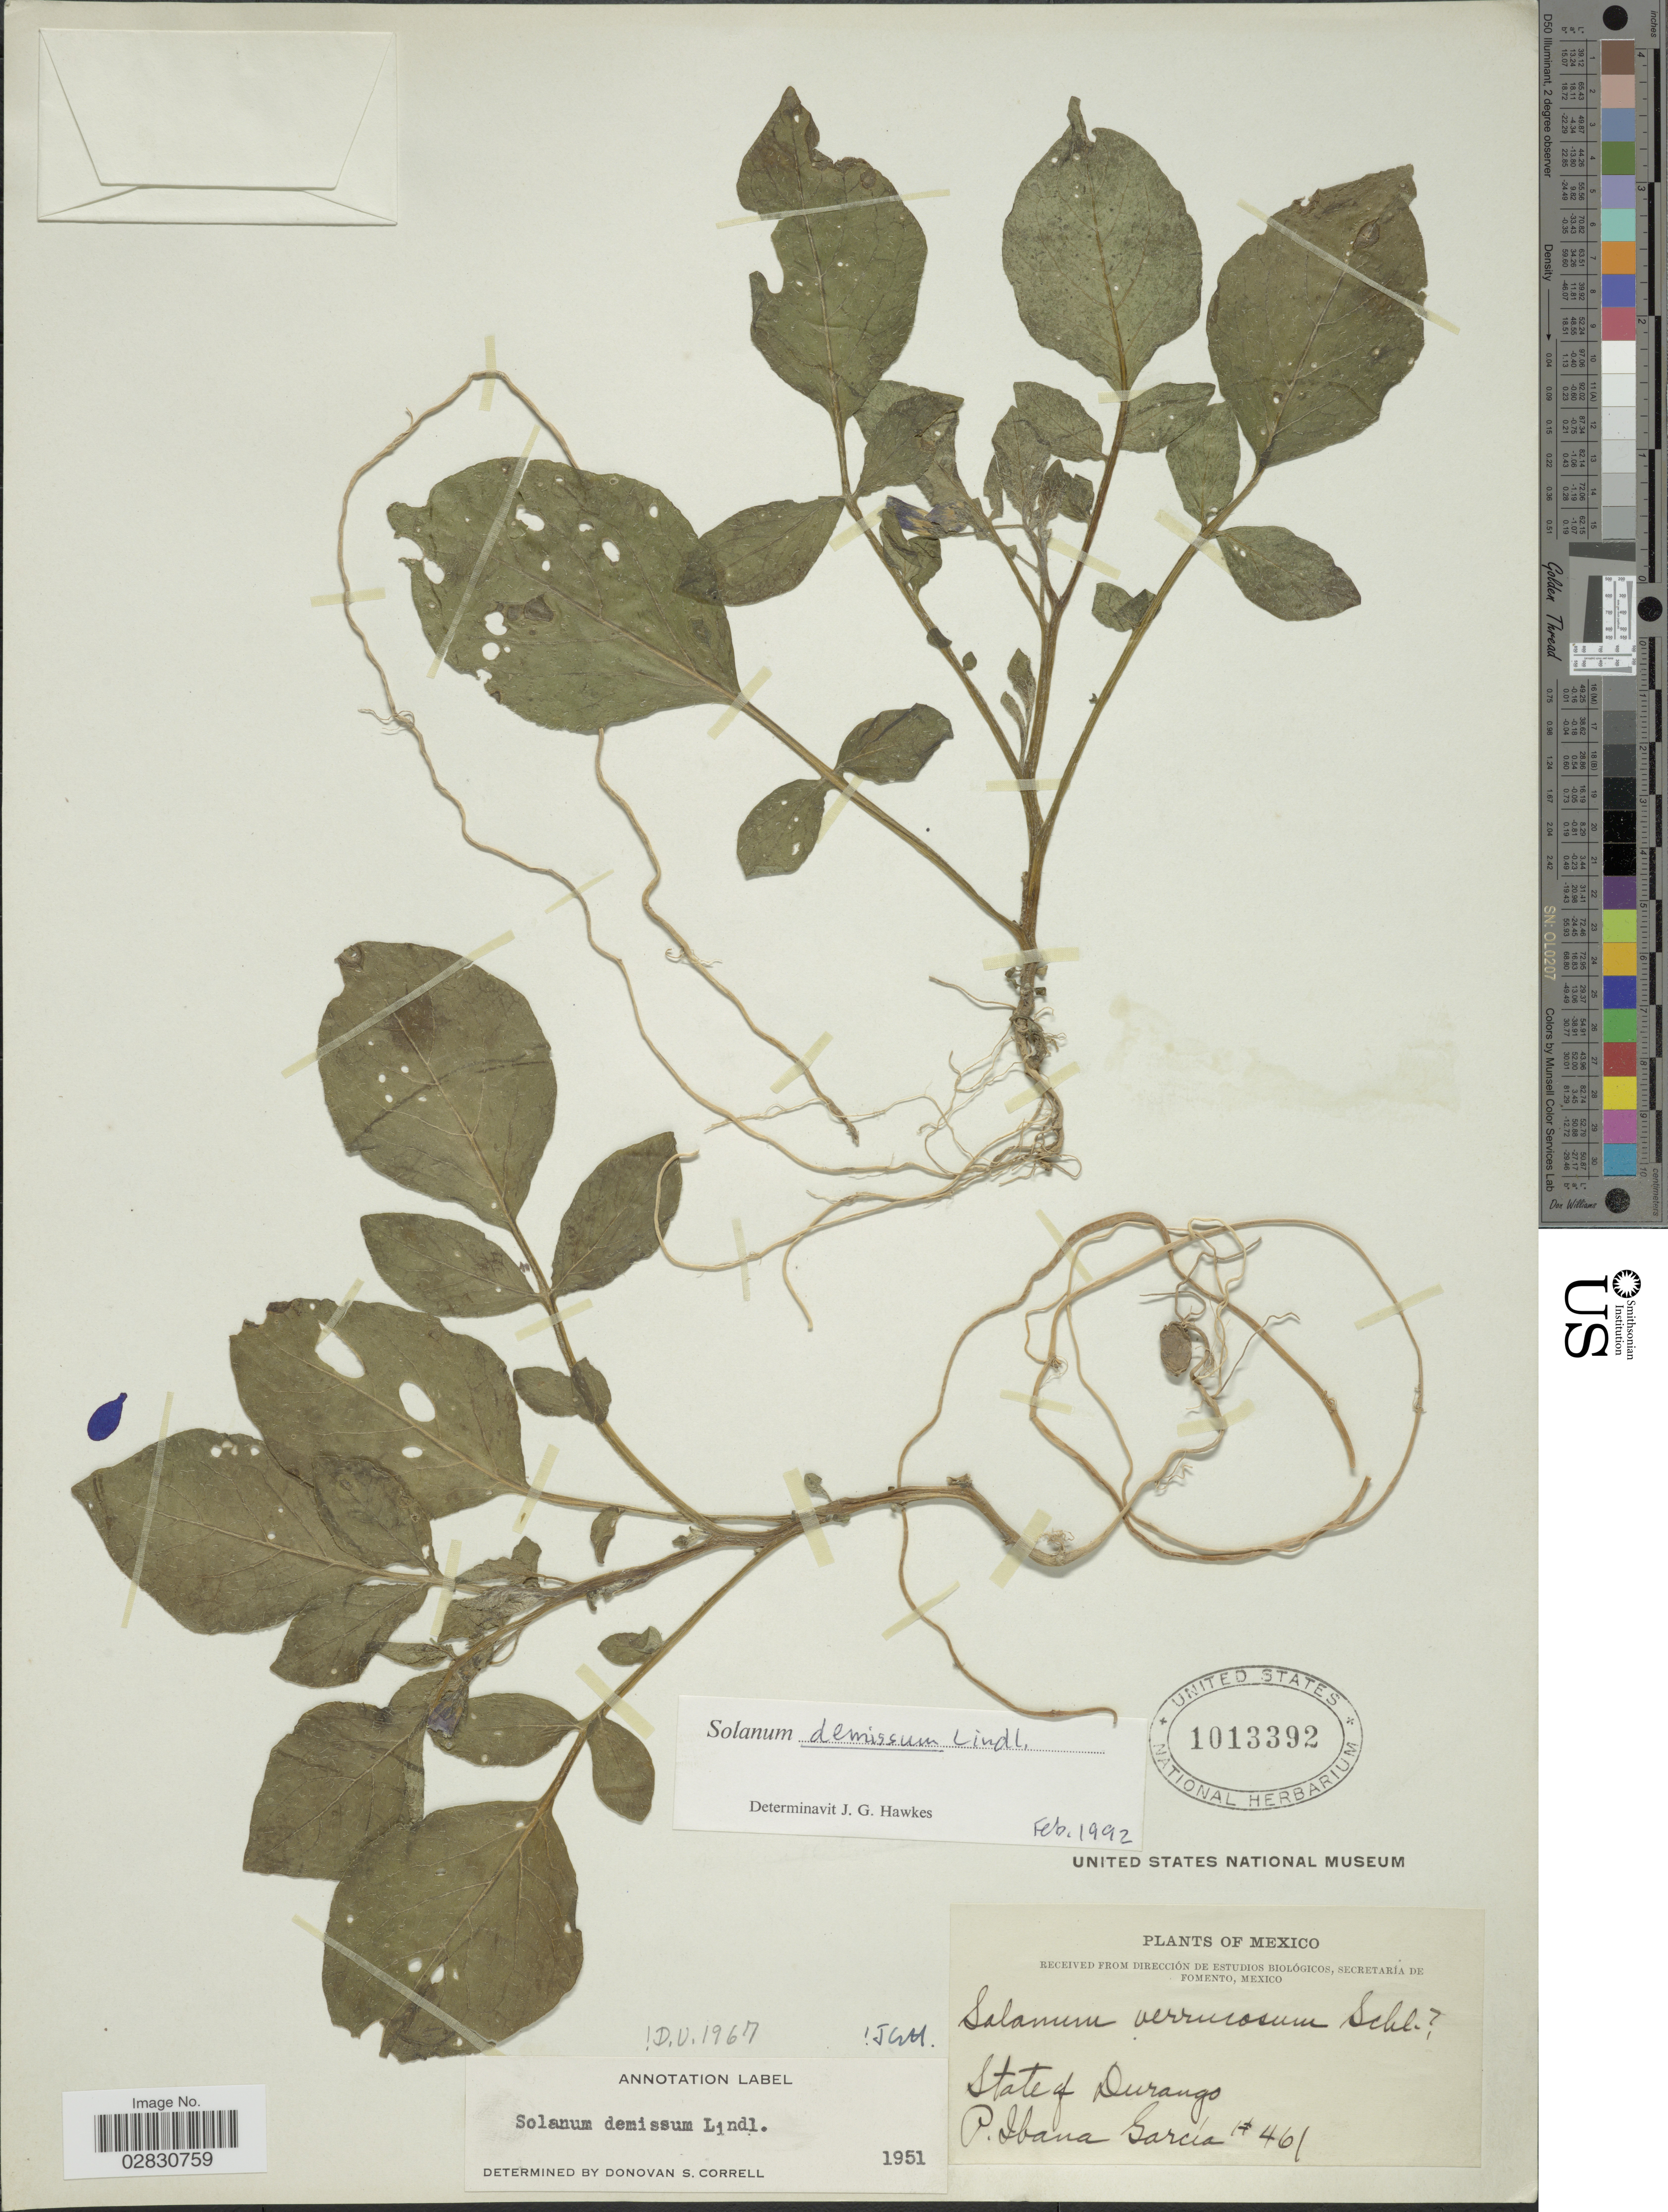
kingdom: Plantae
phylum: Tracheophyta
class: Magnoliopsida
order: Solanales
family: Solanaceae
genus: Solanum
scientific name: Solanum demissum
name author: Lindl.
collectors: P. Ibana-García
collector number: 461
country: Mexico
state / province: Durango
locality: State of Durango.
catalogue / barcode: US 1013392